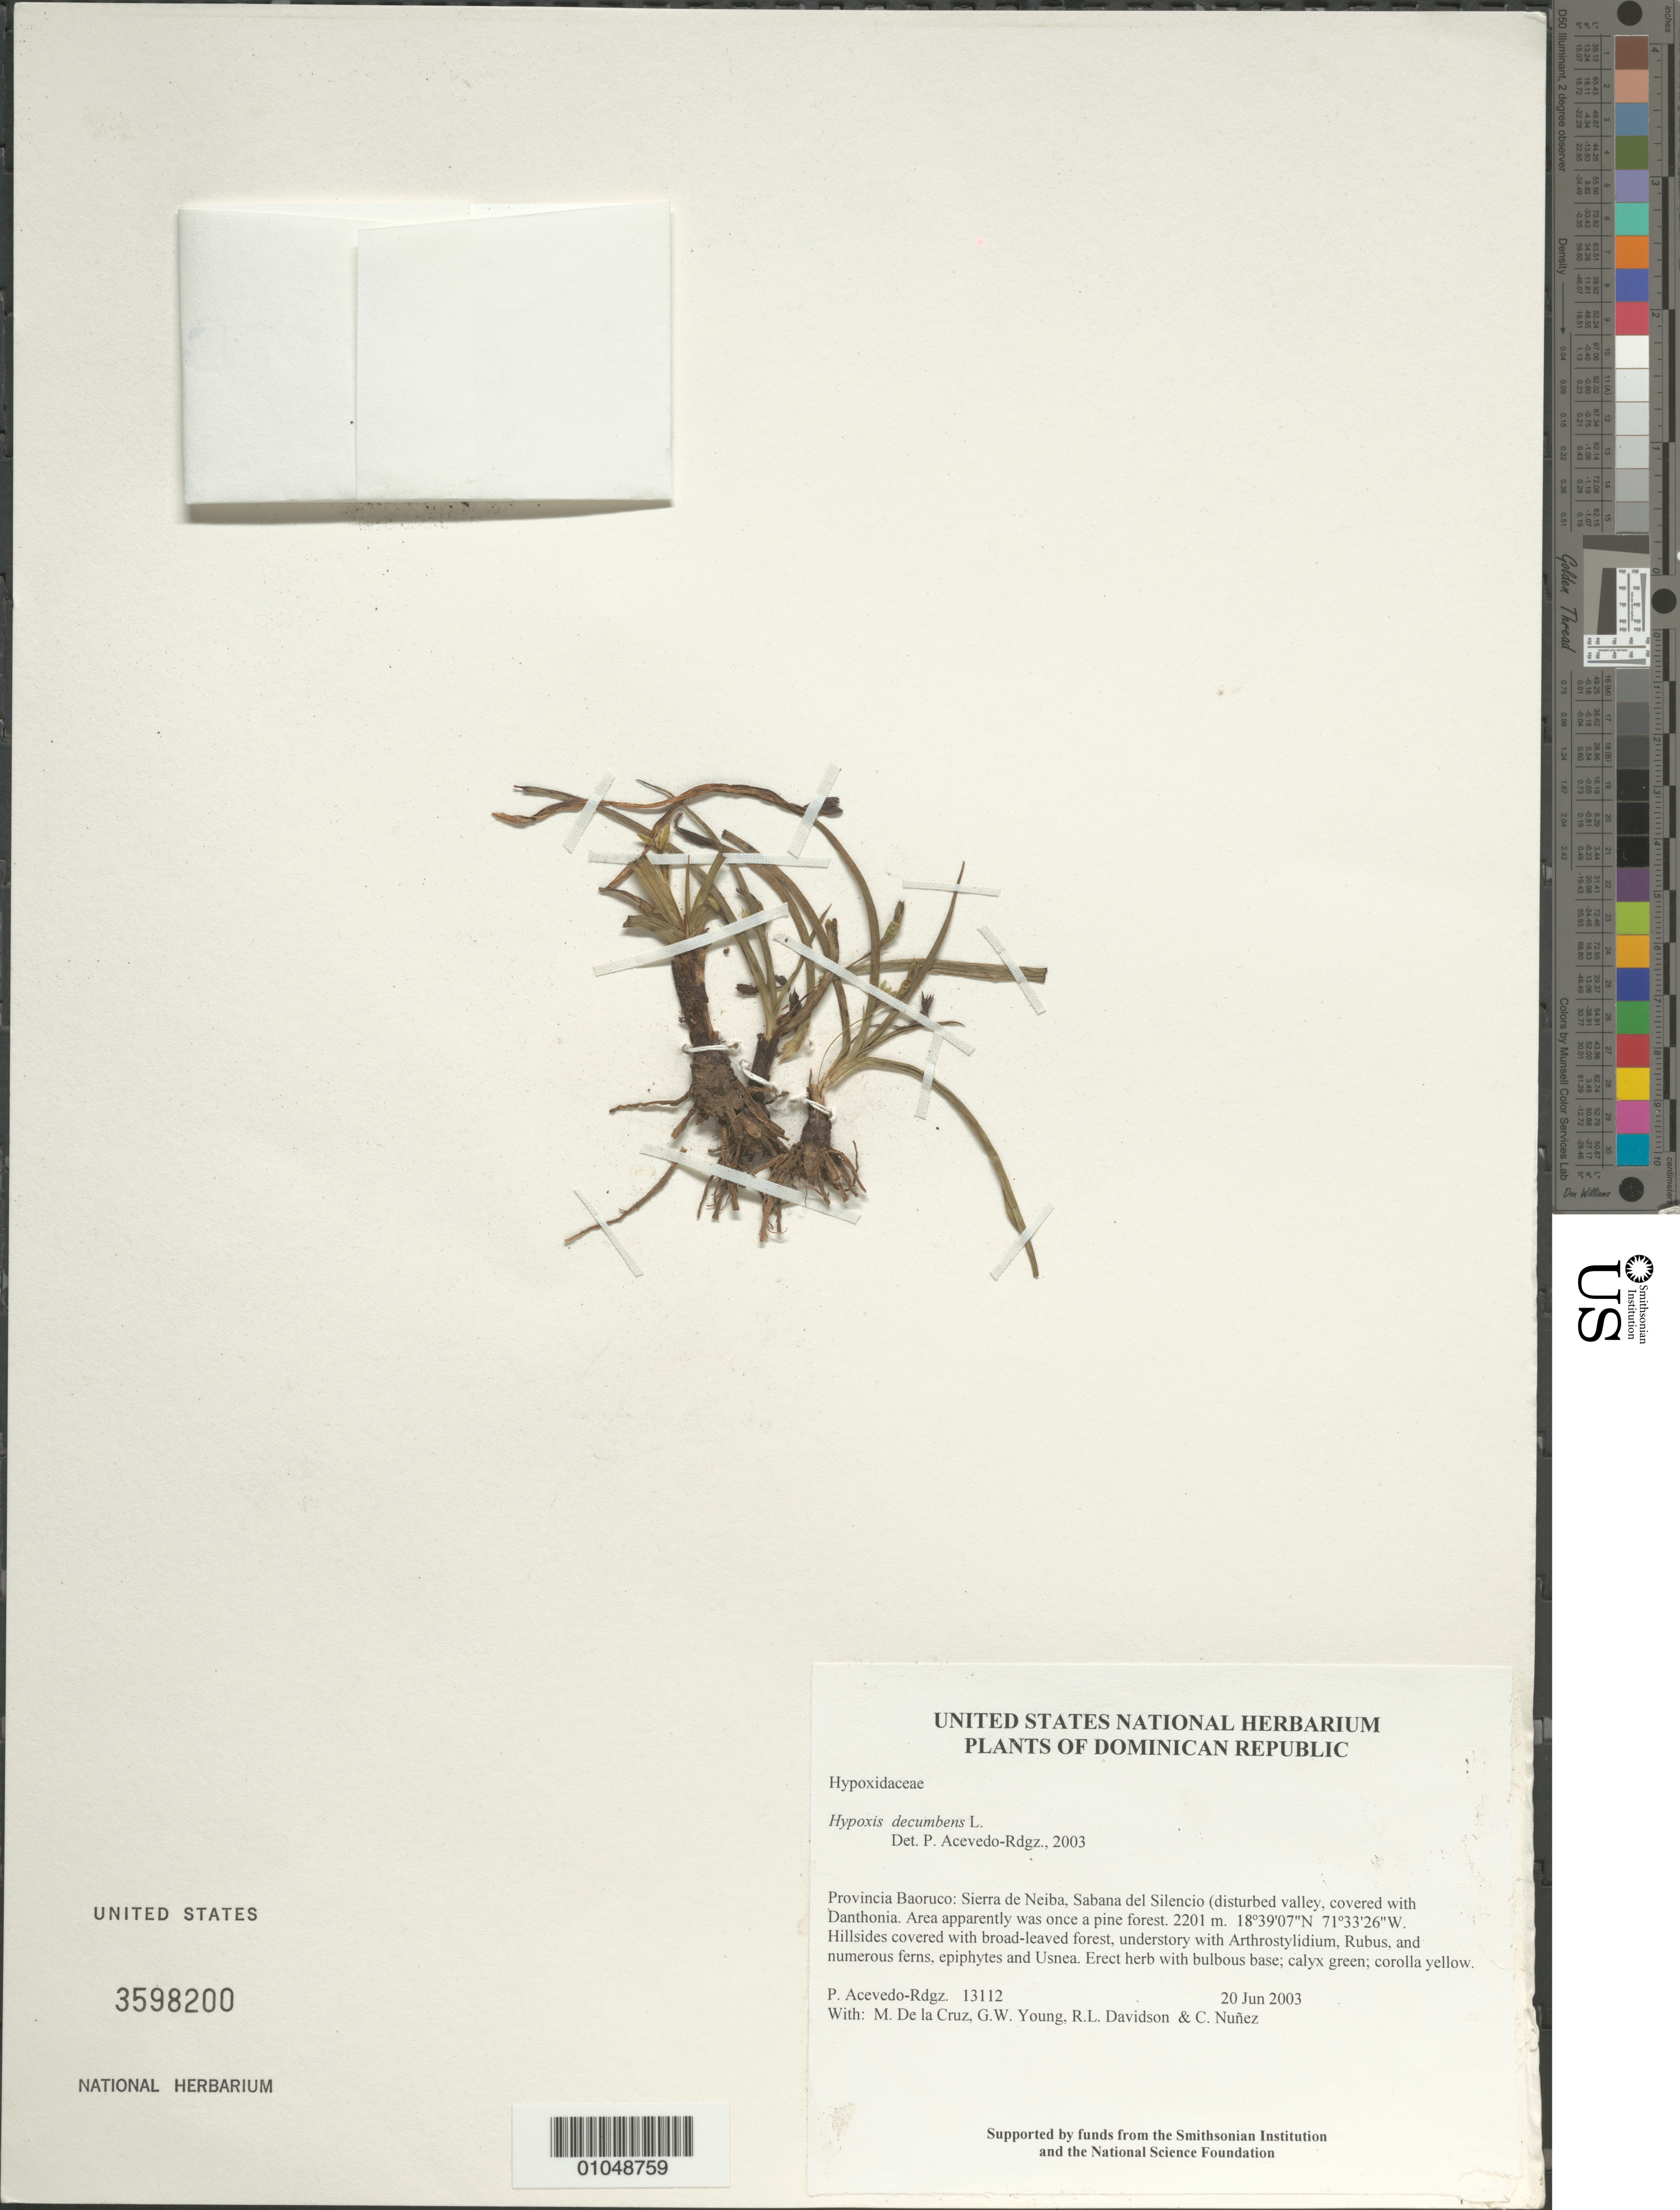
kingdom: Plantae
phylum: Tracheophyta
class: Liliopsida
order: Asparagales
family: Hypoxidaceae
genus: Hypoxis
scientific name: Hypoxis decumbens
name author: L.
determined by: Acevedo-Rodríguez, P., (BOT), Smithsonian Institution - National Museum of Natural History (UNITED STATES)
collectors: P. Acevedo-Rodr., M. de la Cruz, J. Rawlins, G. Young, R. Davidson & C. Nunez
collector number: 13112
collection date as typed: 20 Jun 2003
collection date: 2003-06-20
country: Dominican Republic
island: Hispaniola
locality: Provincia Baoruco: Sierra de Neiba, Sabana del Silencio (disturbed valley, covered with Danthonia. Area apparently was once a pine forest.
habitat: Hillsides covered with broad-leaved forest, understory with Arthrostylidium, Rubus, and numerous ferns, epiphytes and Usnea.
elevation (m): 2201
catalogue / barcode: US 3598200